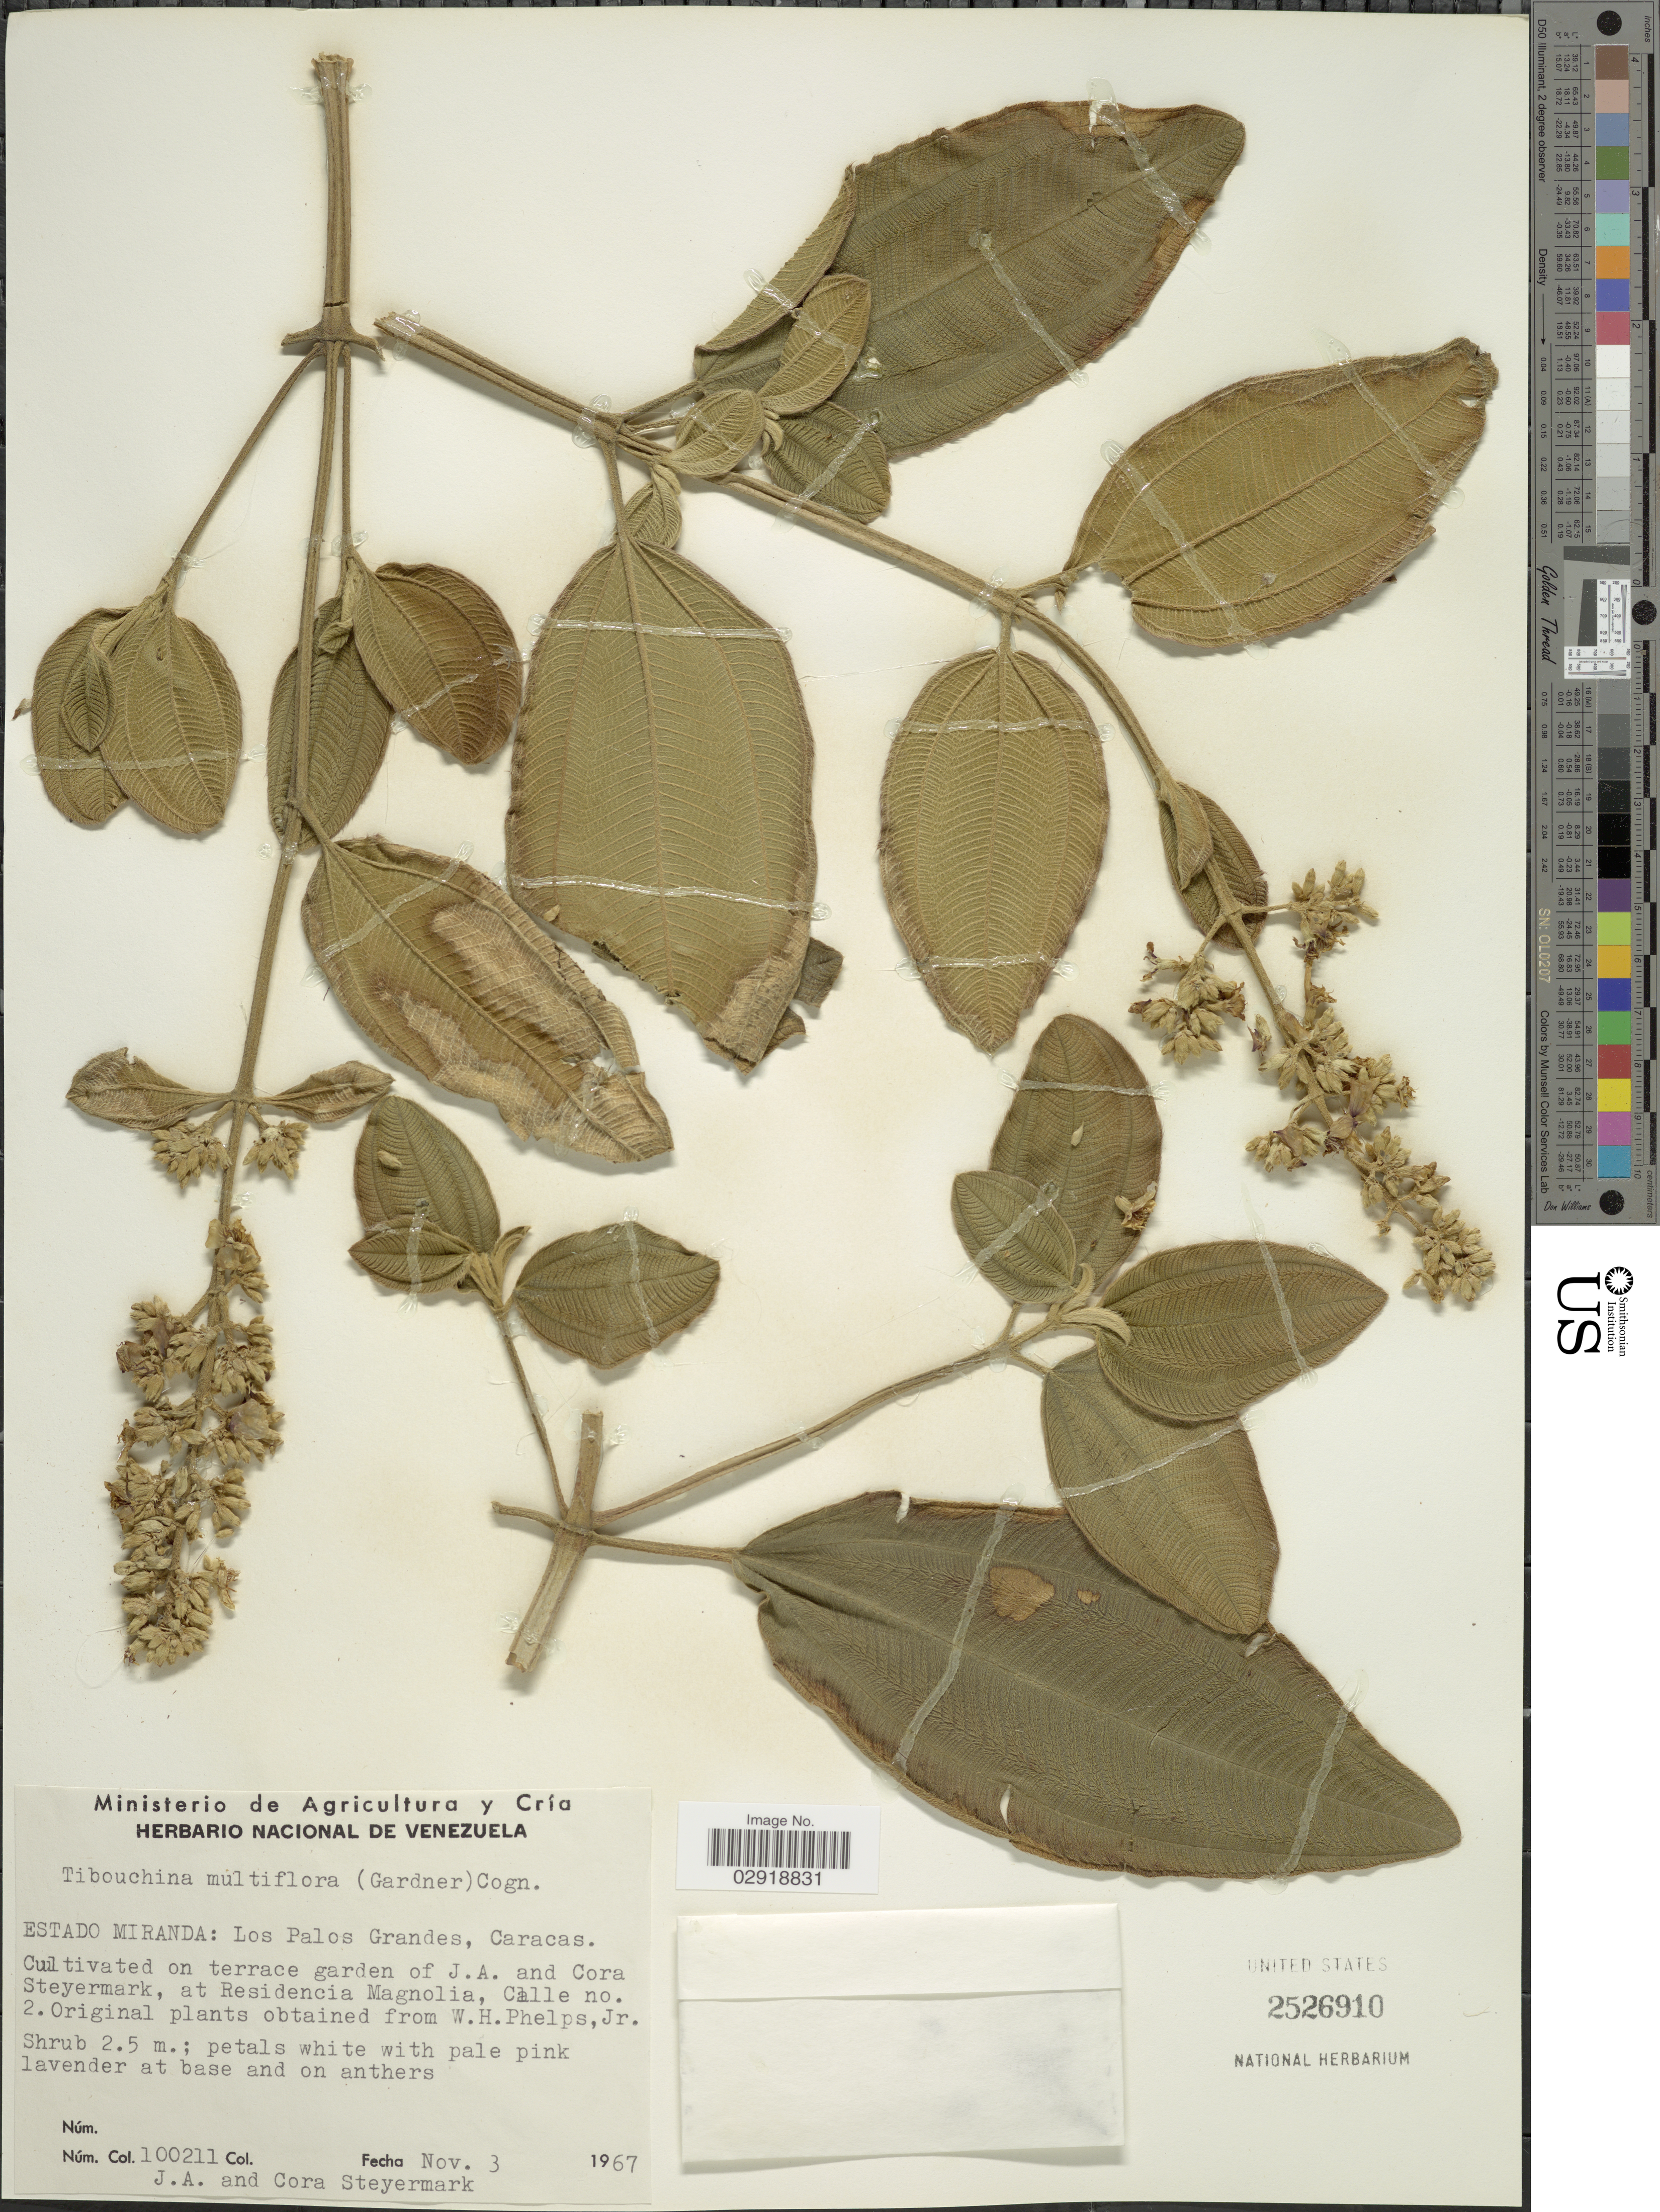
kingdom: Plantae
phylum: Tracheophyta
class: Magnoliopsida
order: Myrtales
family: Melastomataceae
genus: Pleroma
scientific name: Pleroma heteromallum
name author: (D. Don) D. Don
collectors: J. Steyermark & C. Steyermark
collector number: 100211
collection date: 1967-11-03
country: Venezuela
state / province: Miranda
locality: Los Palos Grandes, Caracas. Cultivated on terrace garden of J.A. and Cora Steyermark, at Residencia Magnolia, Calle no. 2.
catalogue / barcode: US 2526910